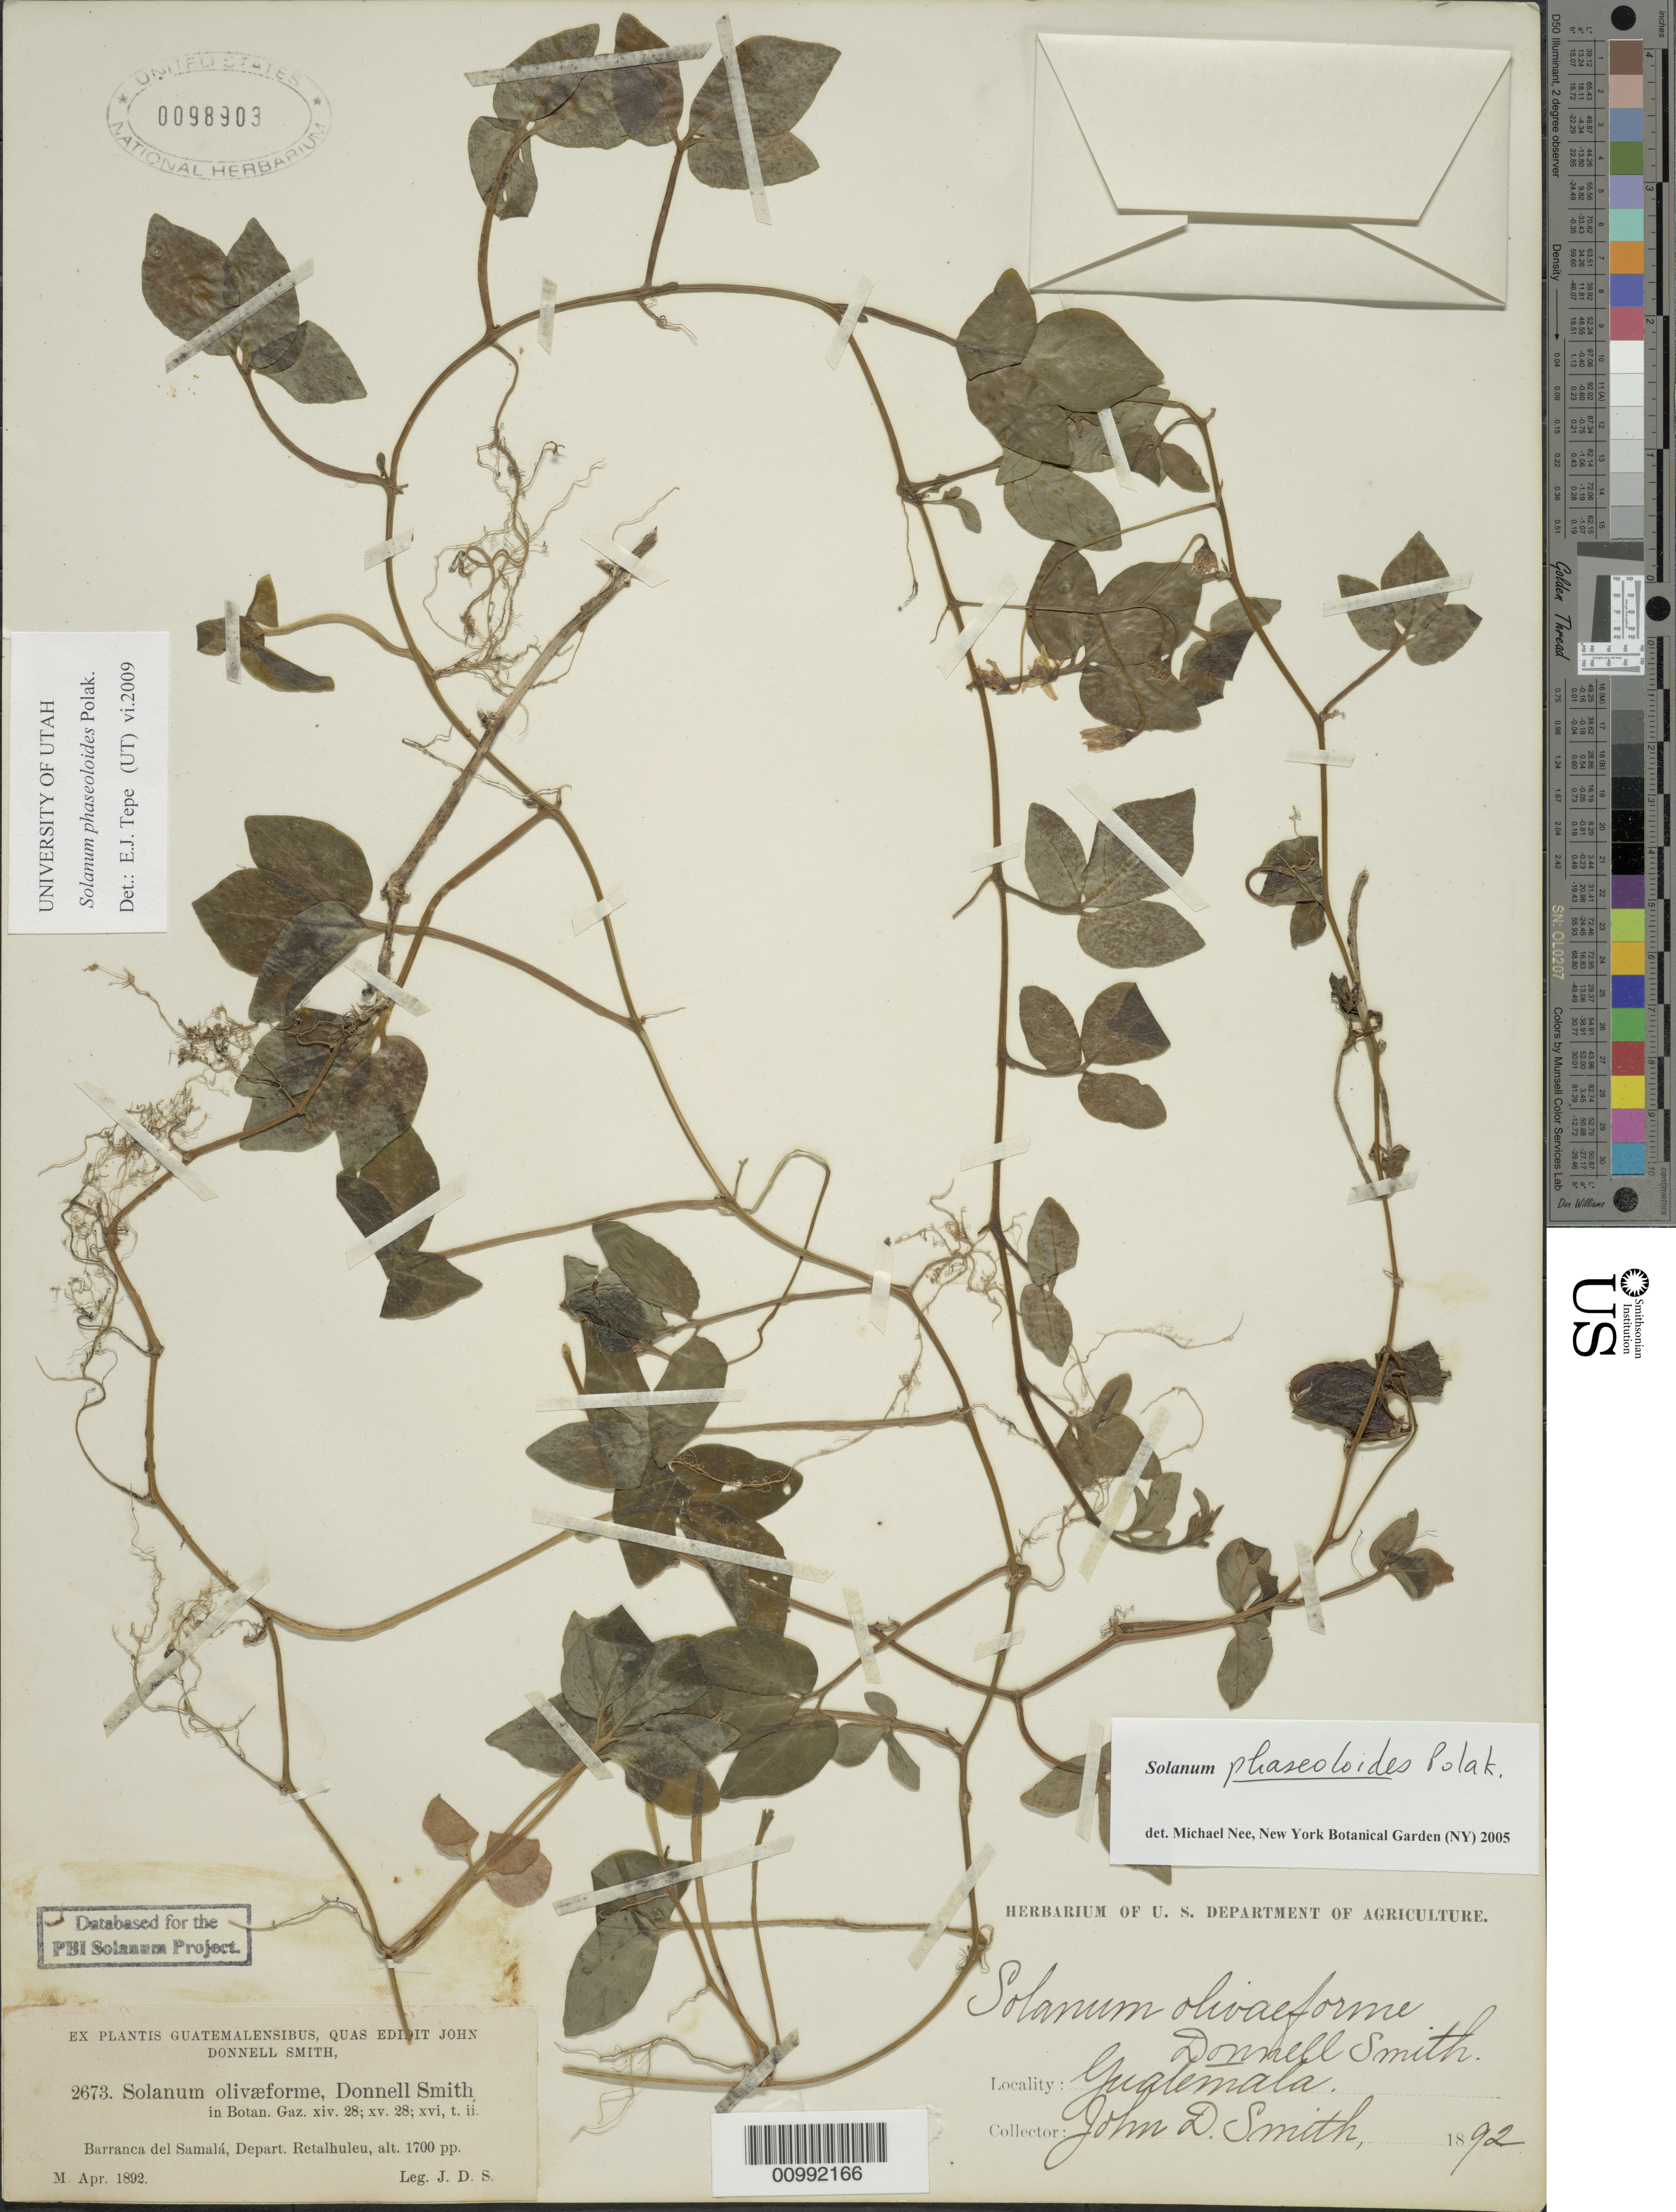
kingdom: Plantae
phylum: Tracheophyta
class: Magnoliopsida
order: Solanales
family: Solanaceae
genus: Solanum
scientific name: Solanum phaseoloides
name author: Pol.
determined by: Tepe, E. J., (UT)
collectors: J. Donnell Smith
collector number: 2673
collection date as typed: Apr 1892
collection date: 1892-04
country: Guatemala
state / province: Retalhuleu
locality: Barranca de Salamá.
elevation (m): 518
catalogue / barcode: US 98903